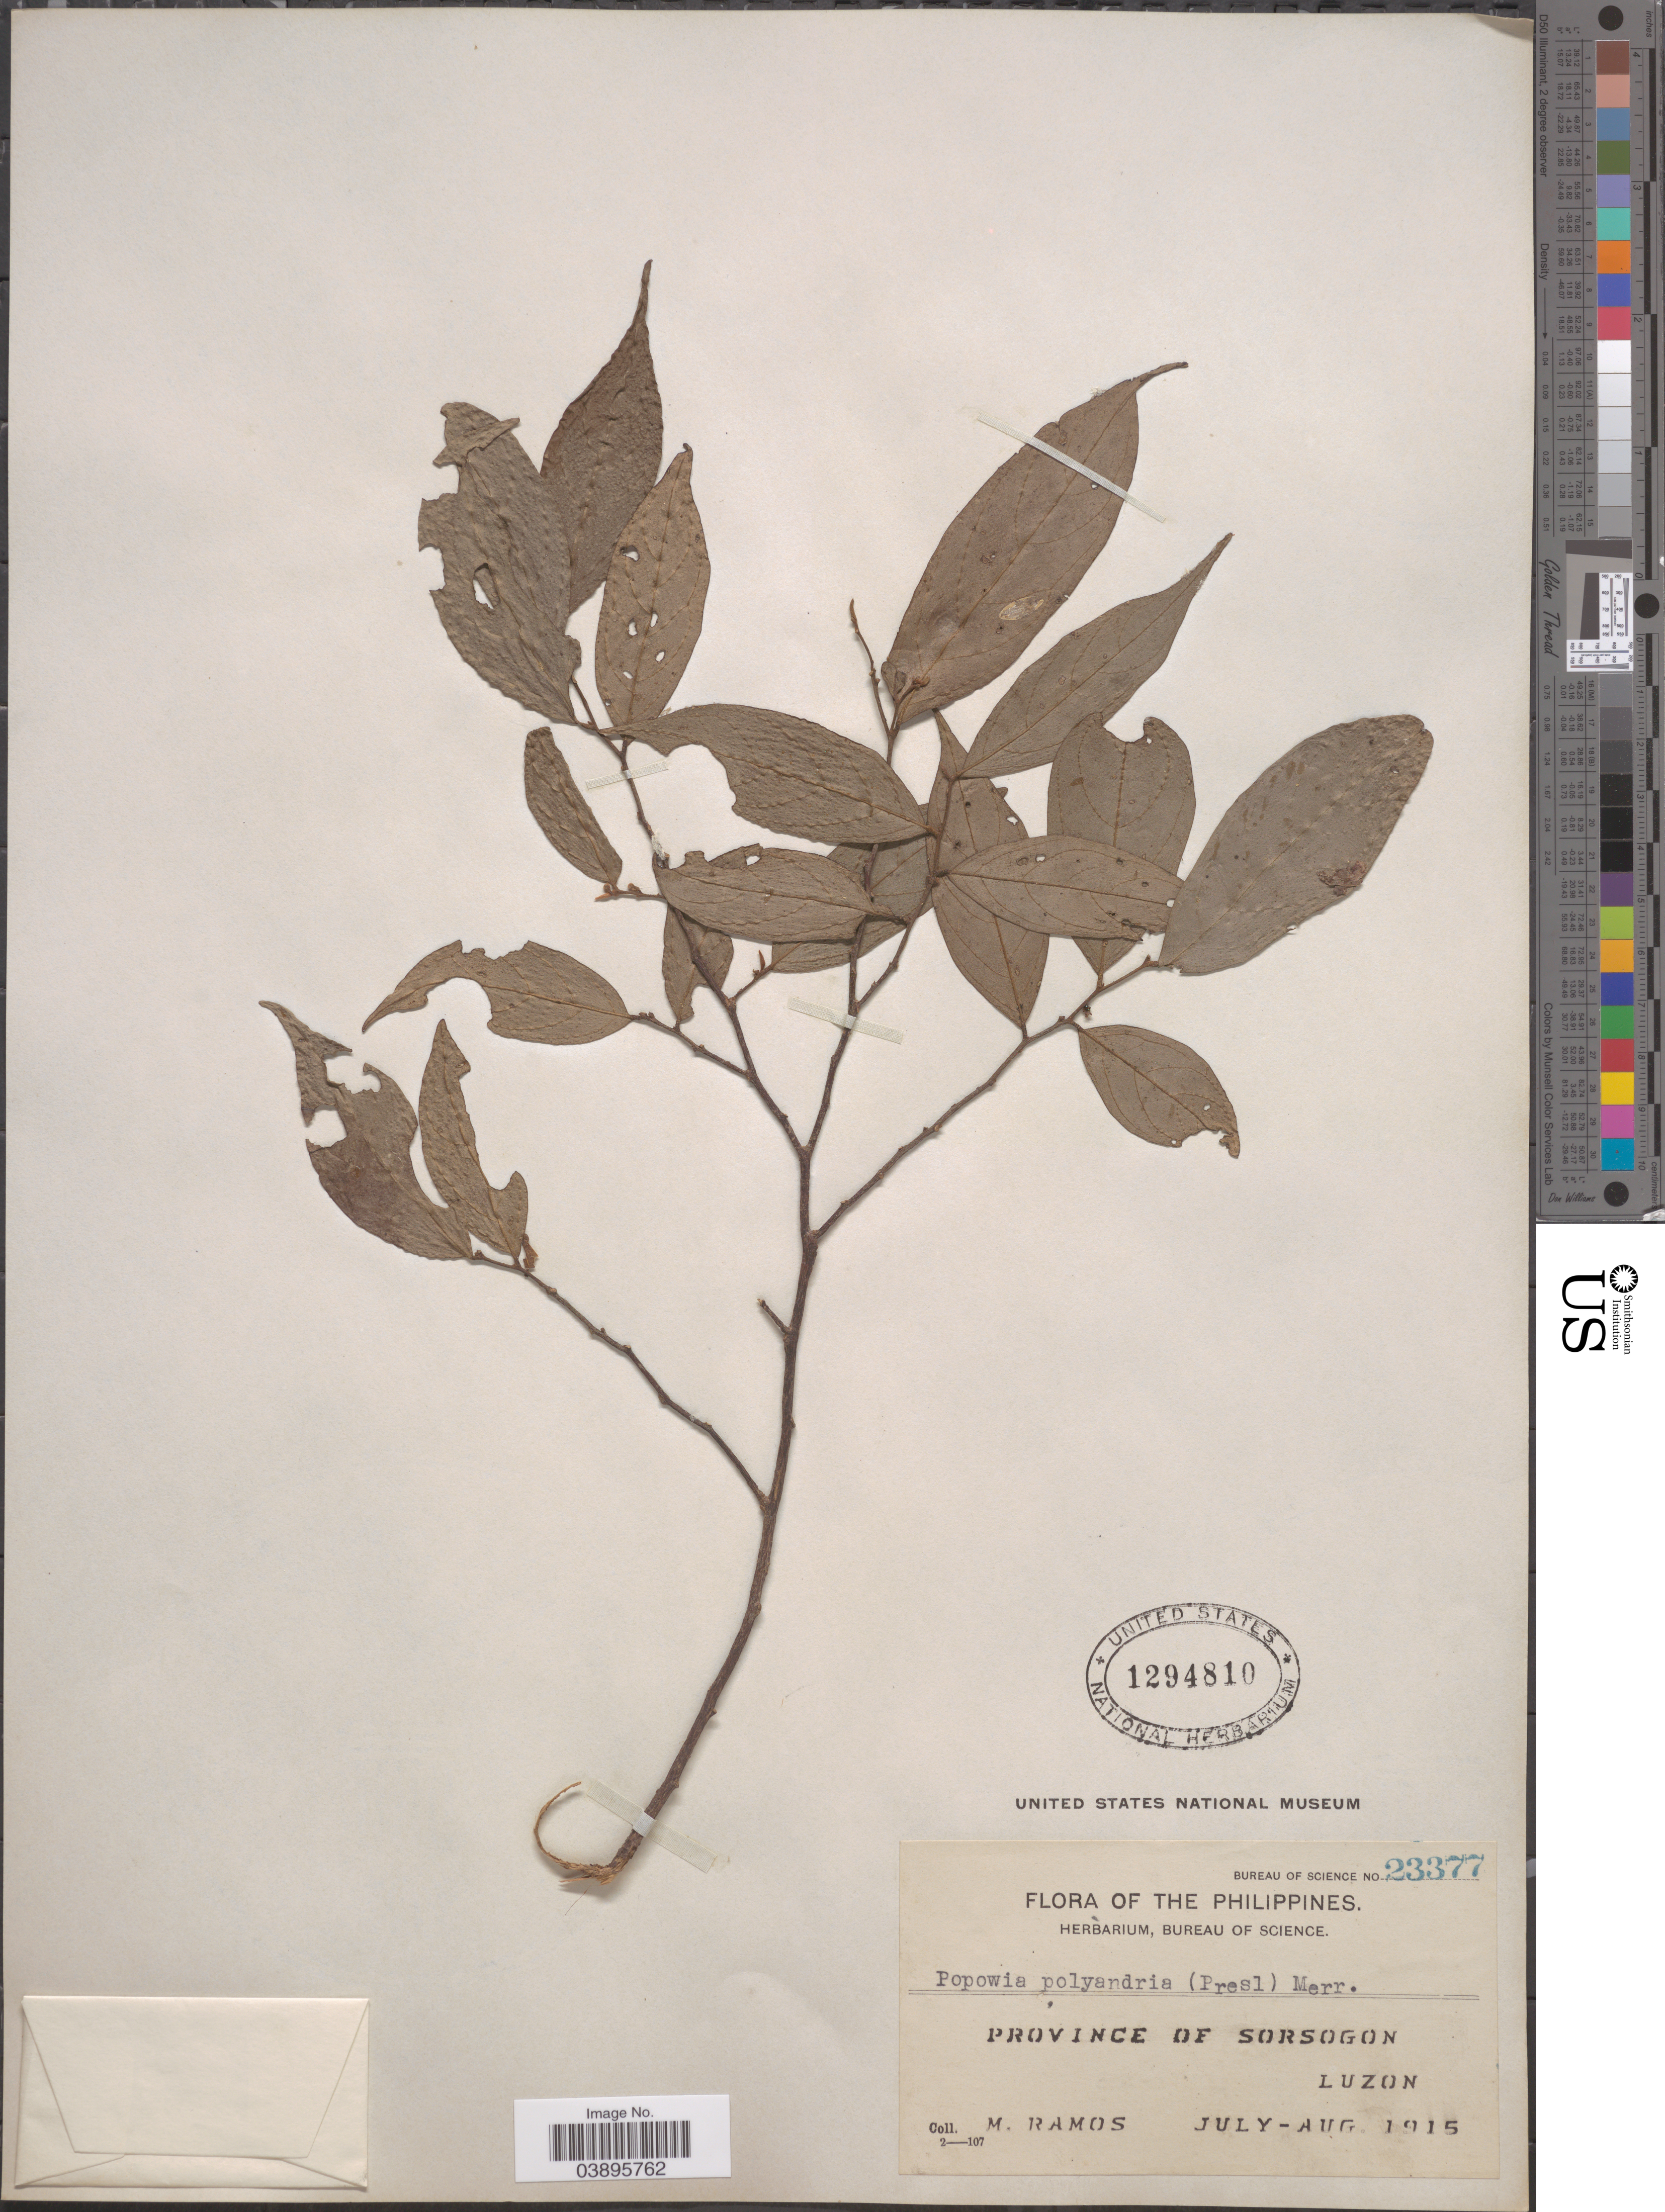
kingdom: Plantae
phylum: Tracheophyta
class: Magnoliopsida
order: Magnoliales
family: Annonaceae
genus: Popowia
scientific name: Popowia pisocarpa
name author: (Blume) Endl.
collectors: M. Ramos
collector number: Bureau of Science 23377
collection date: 1915-07/1915-08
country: Philippines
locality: Province of Sorsogon, Luzon.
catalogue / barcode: US 1294810